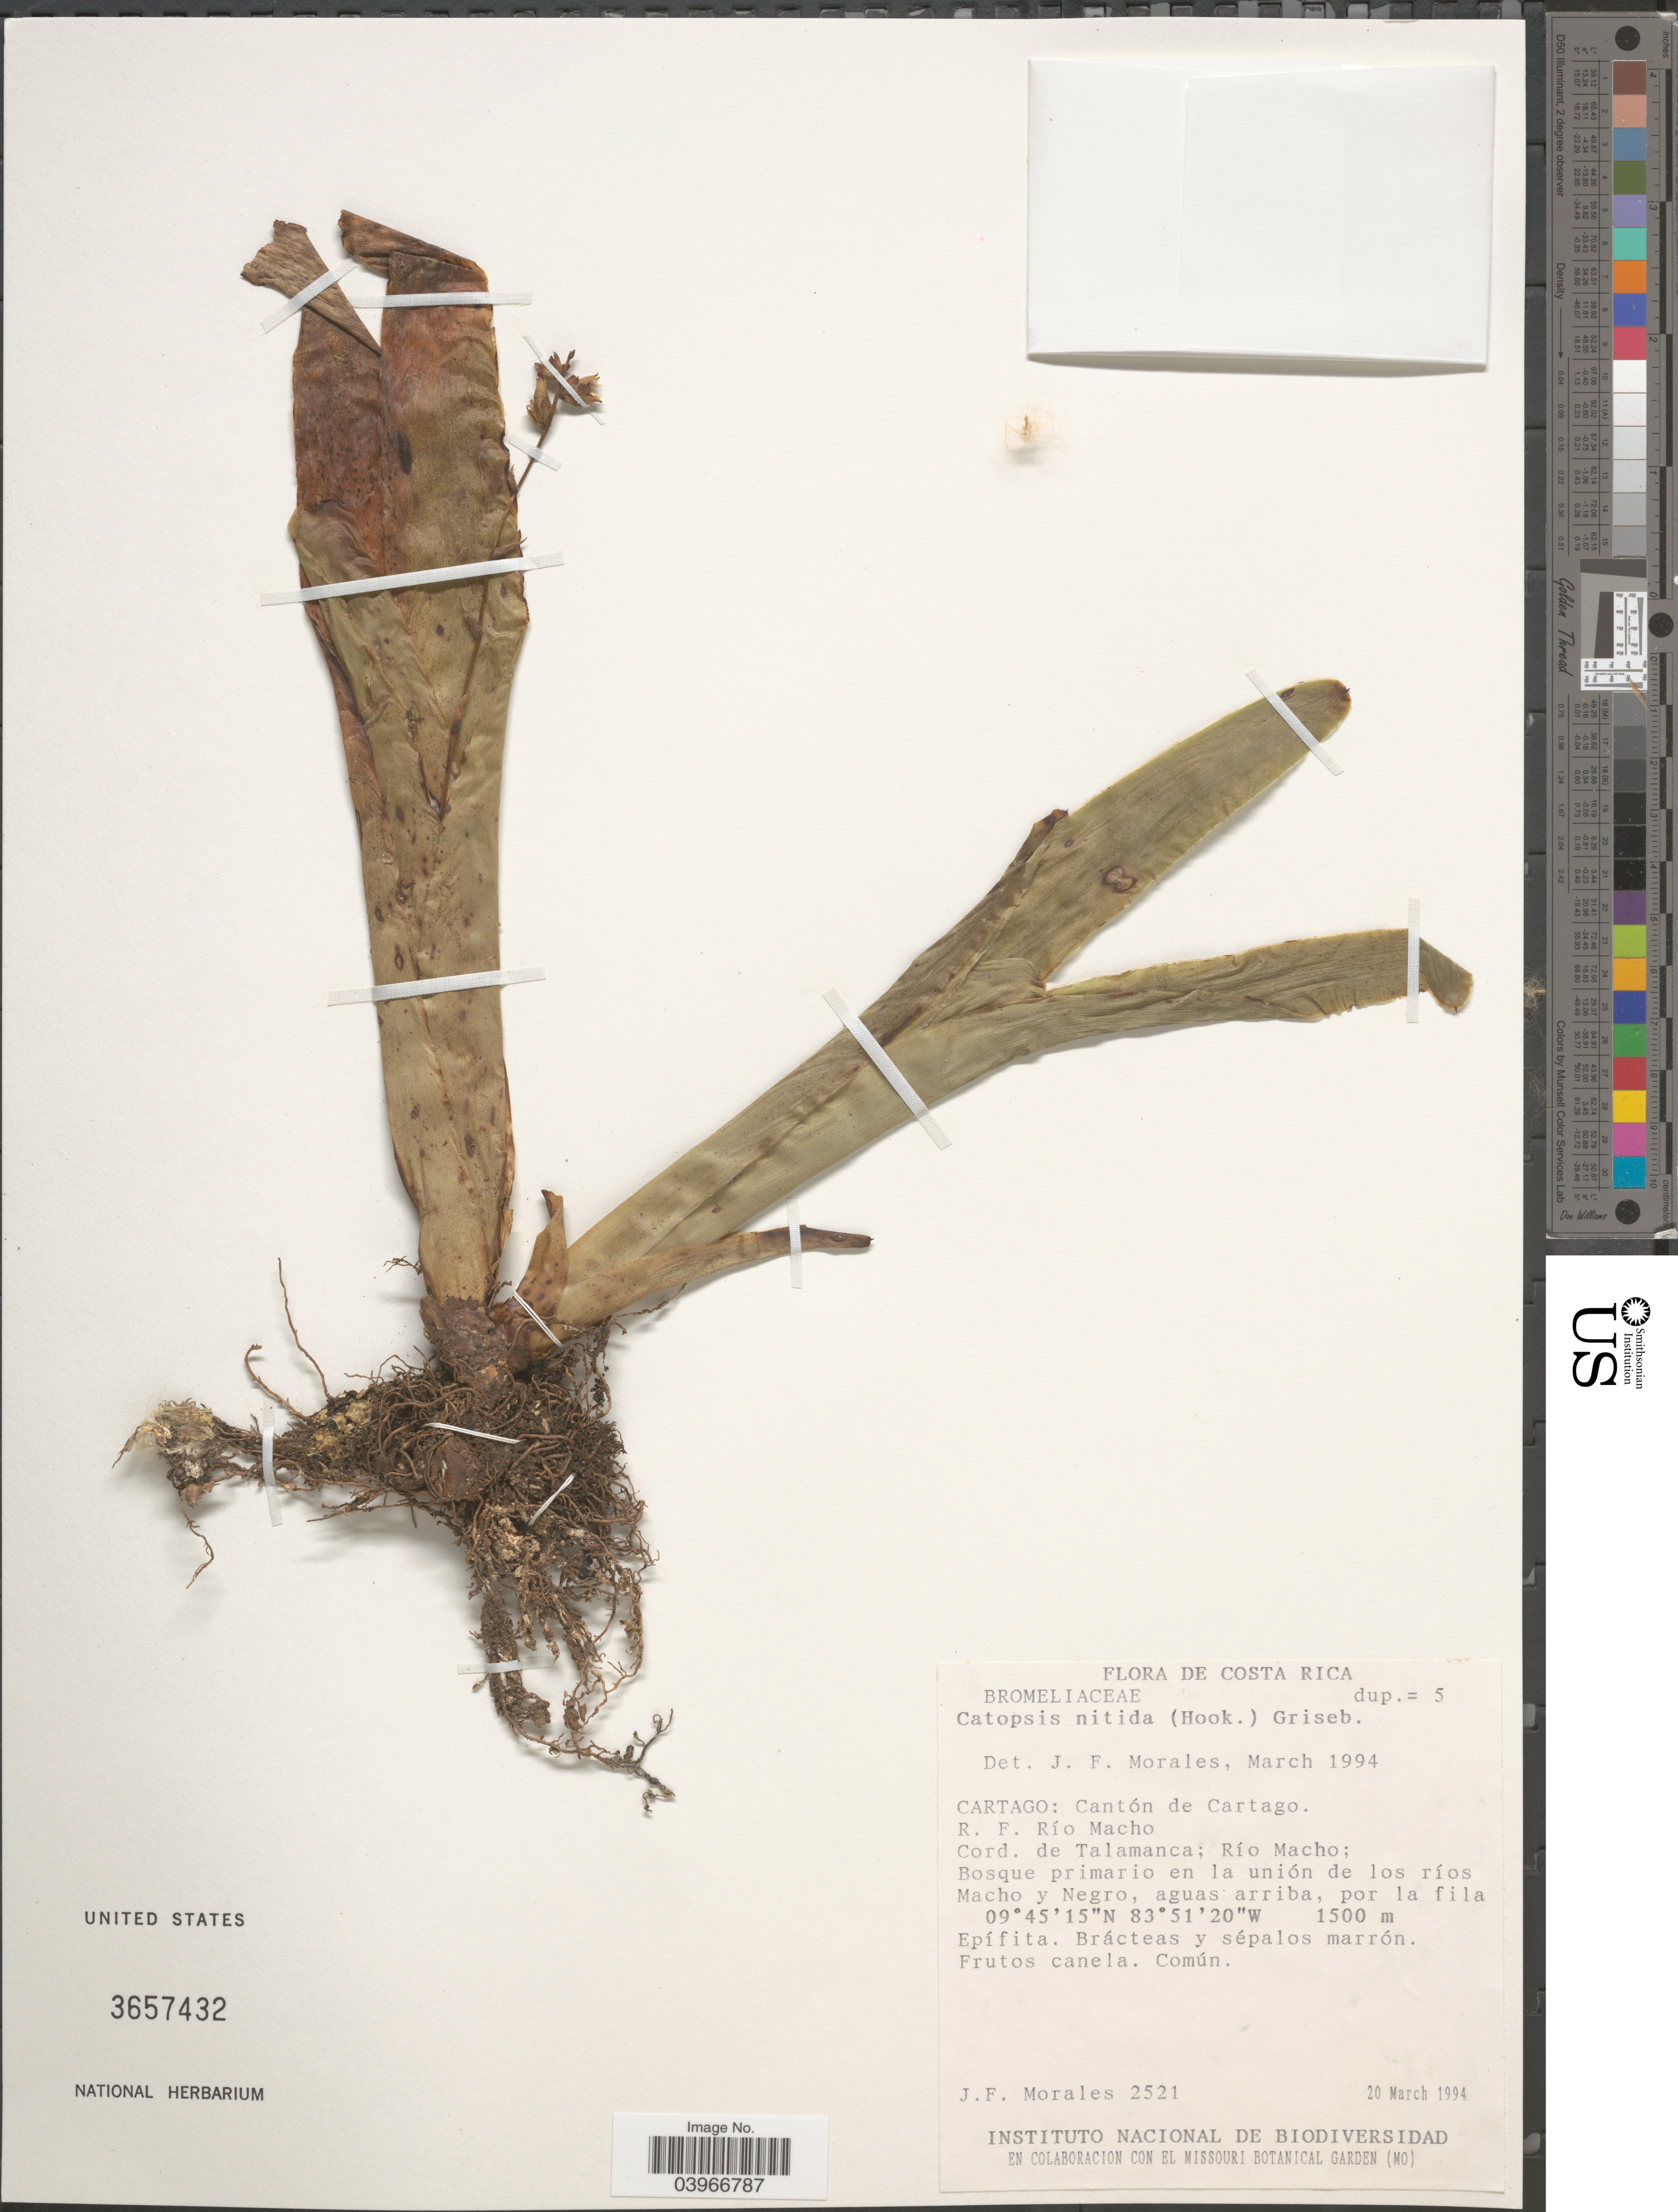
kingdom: Plantae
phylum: Tracheophyta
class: Liliopsida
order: Poales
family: Bromeliaceae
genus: Catopsis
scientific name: Catopsis nitida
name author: (Hook.) Griseb.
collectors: J. Morales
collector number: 2521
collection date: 1994-03-20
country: Costa Rica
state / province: Cartago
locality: Cantón de Cartago. R.F. Río Macho. Cord. de Talamanca; Río Macho; Bosque primario en la unión de los ríos Macho y Negro.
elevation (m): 1500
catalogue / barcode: US 3657432